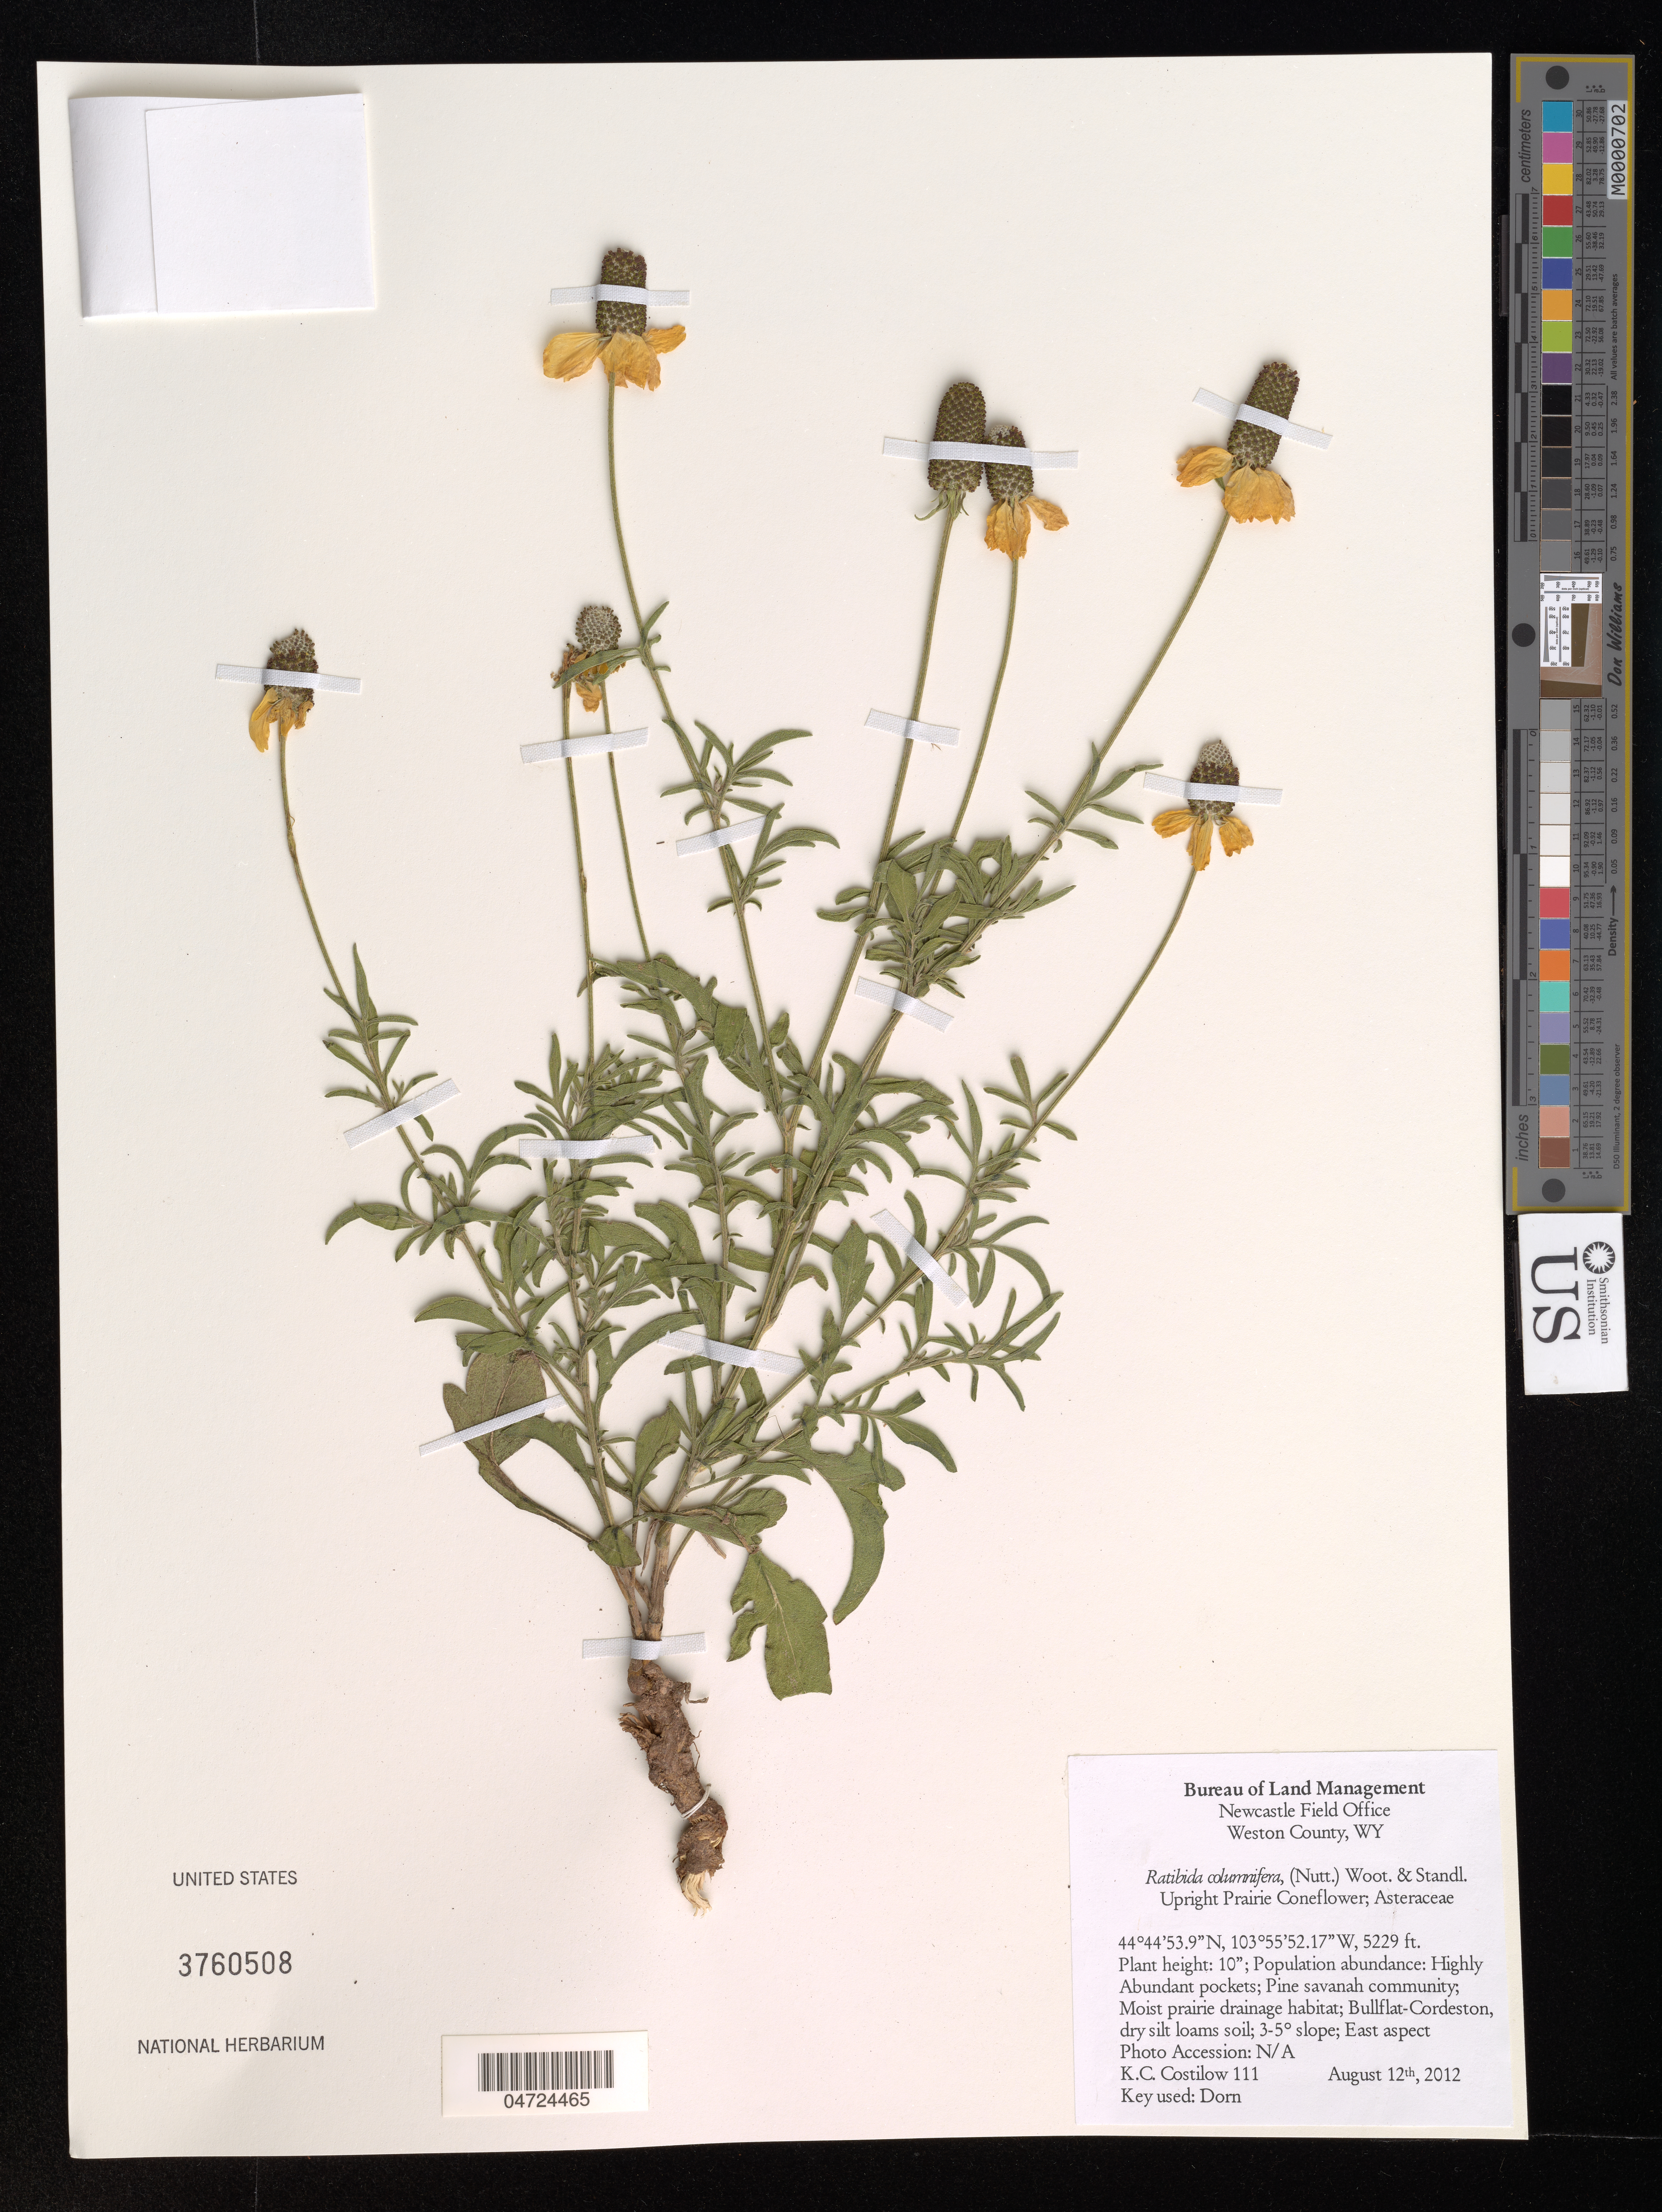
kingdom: Plantae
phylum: Tracheophyta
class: Magnoliopsida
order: Asterales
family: Asteraceae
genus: Ratibida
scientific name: Ratibida columnifera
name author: (Nutt.) Wooton & Standl.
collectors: K. Costilow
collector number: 111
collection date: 2012-08-12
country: United States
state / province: Wyoming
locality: Weston County.? Bullflat-Cordeston. East aspect.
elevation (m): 1594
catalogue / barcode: US 3760508